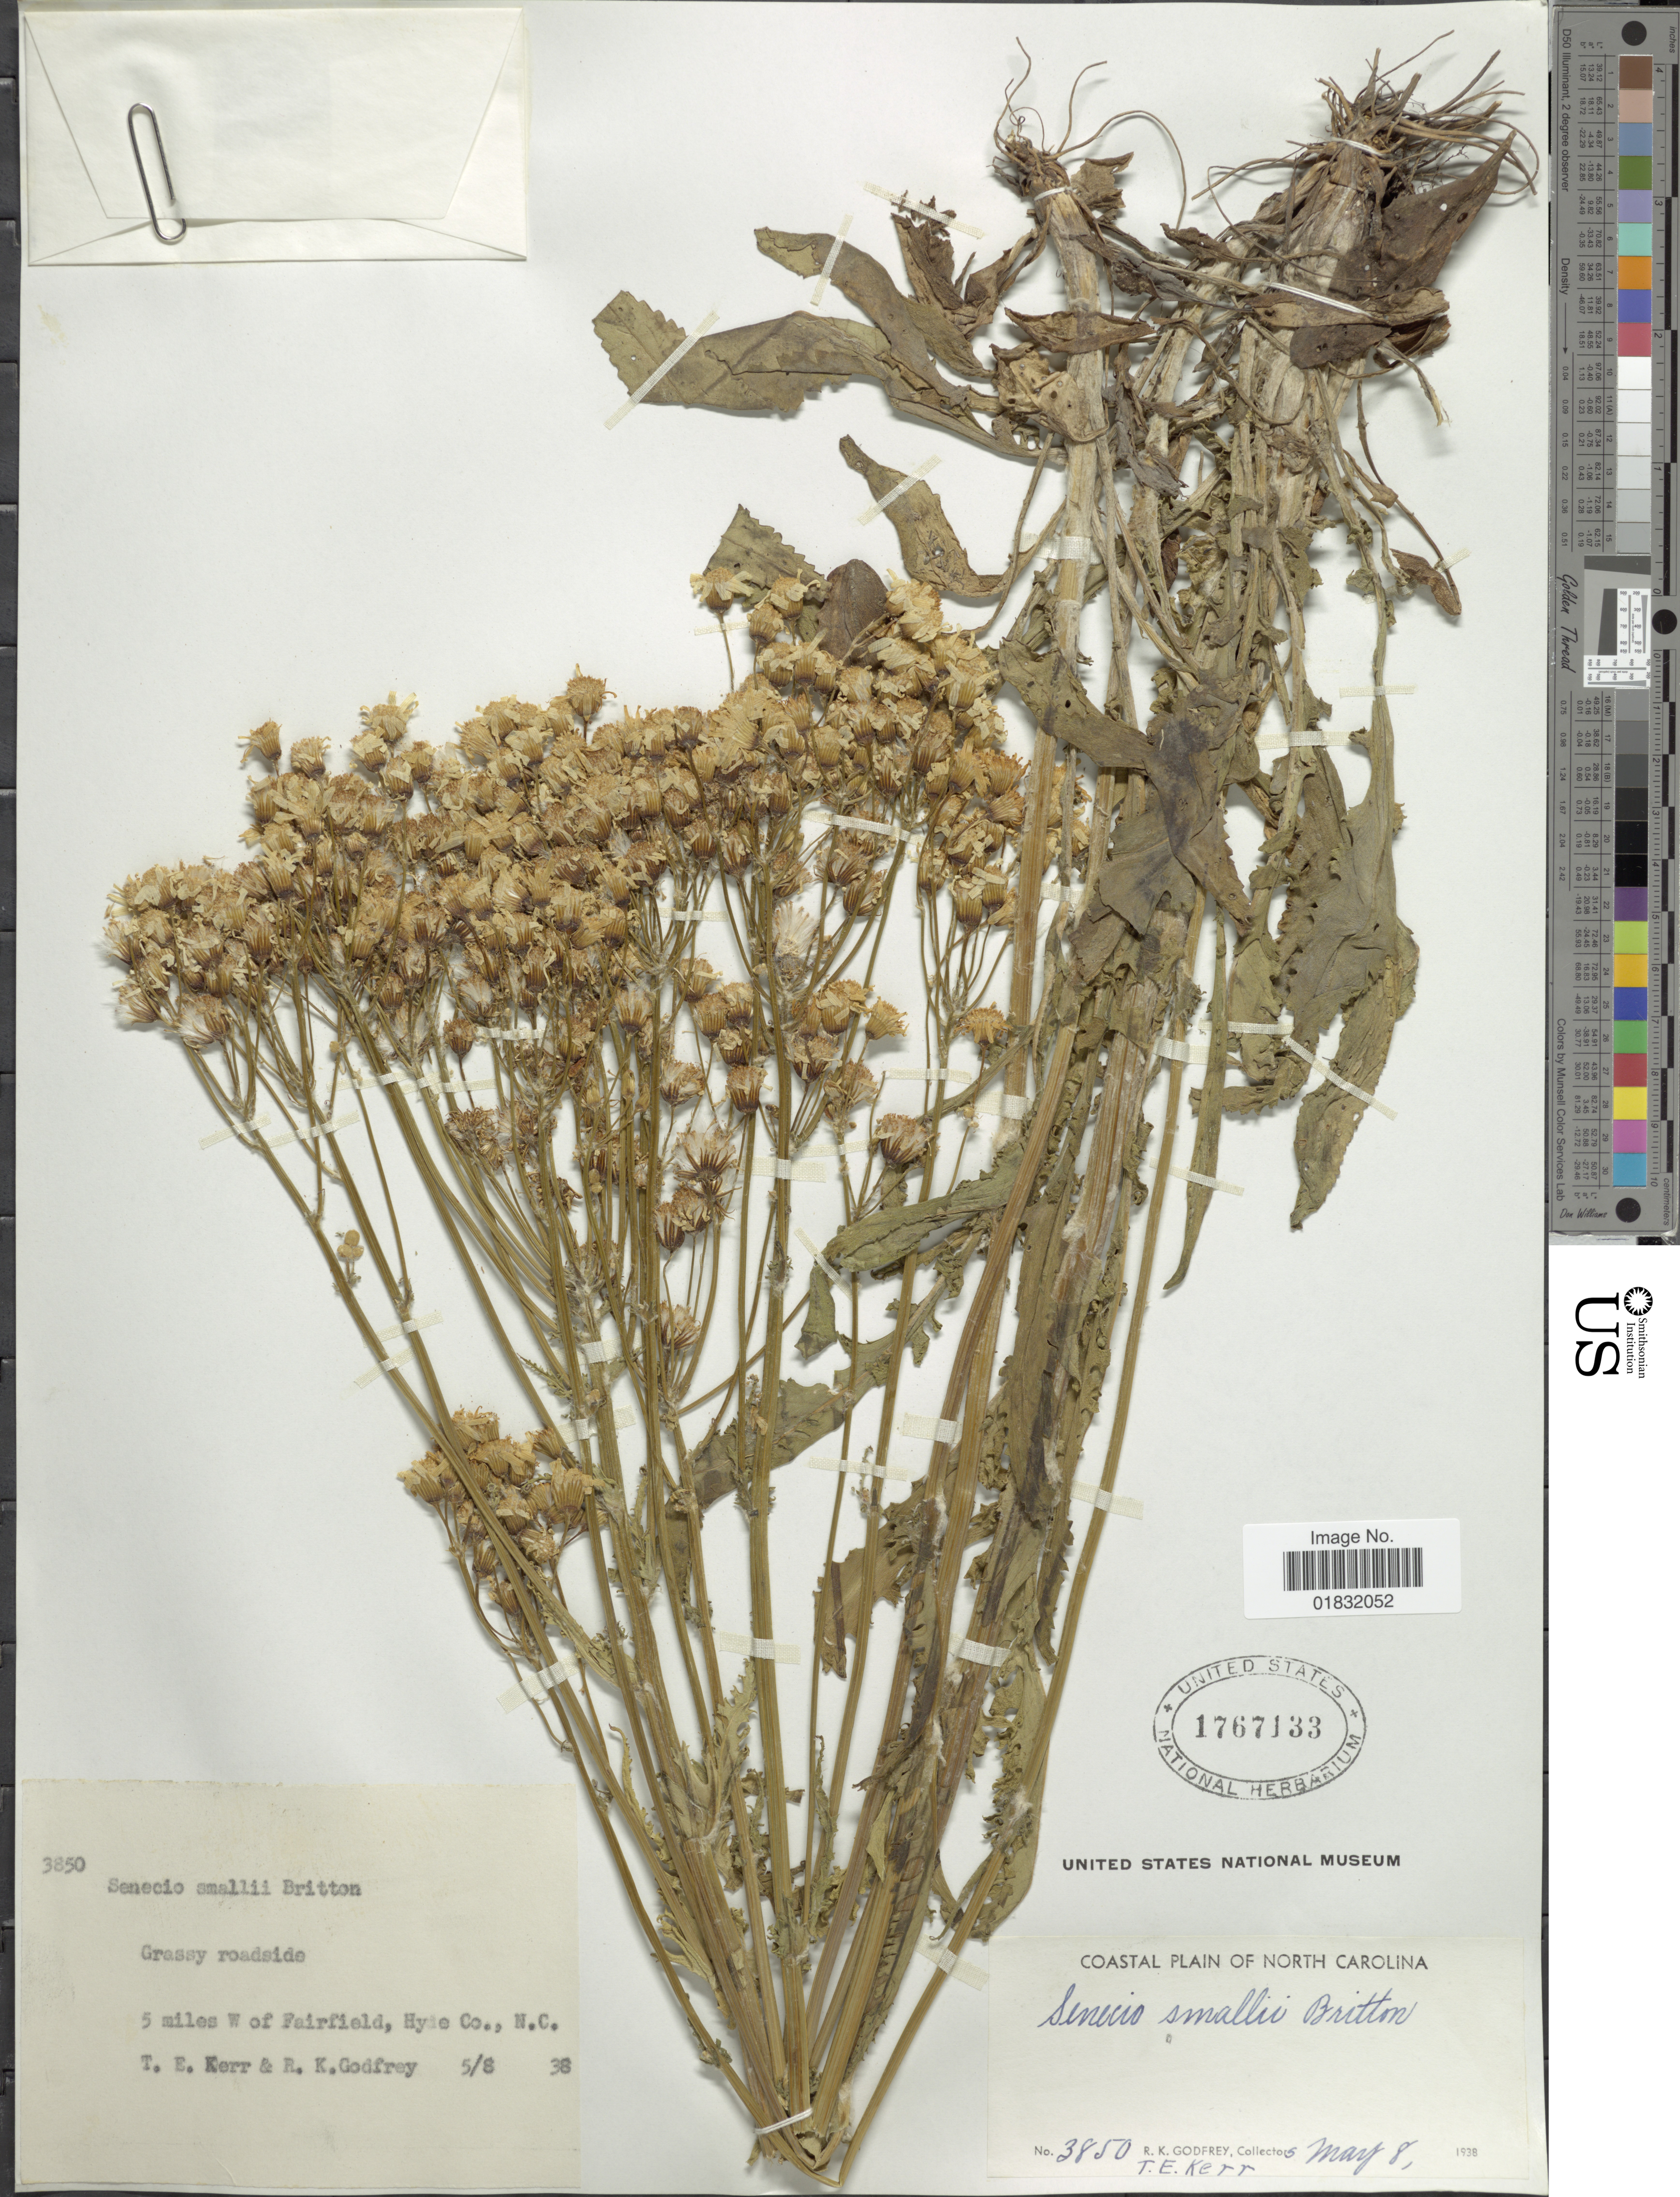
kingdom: Plantae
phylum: Tracheophyta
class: Magnoliopsida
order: Asterales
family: Asteraceae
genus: Packera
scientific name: Packera smallii Britton comb ined.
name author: Britton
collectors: R. K. Godfrey & T. E. Kerr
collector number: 3850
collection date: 1938-05-08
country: United States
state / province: North Carolina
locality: Grassy roadside, 5 miles W of Fairfield, Hyie Co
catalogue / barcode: US 1767133